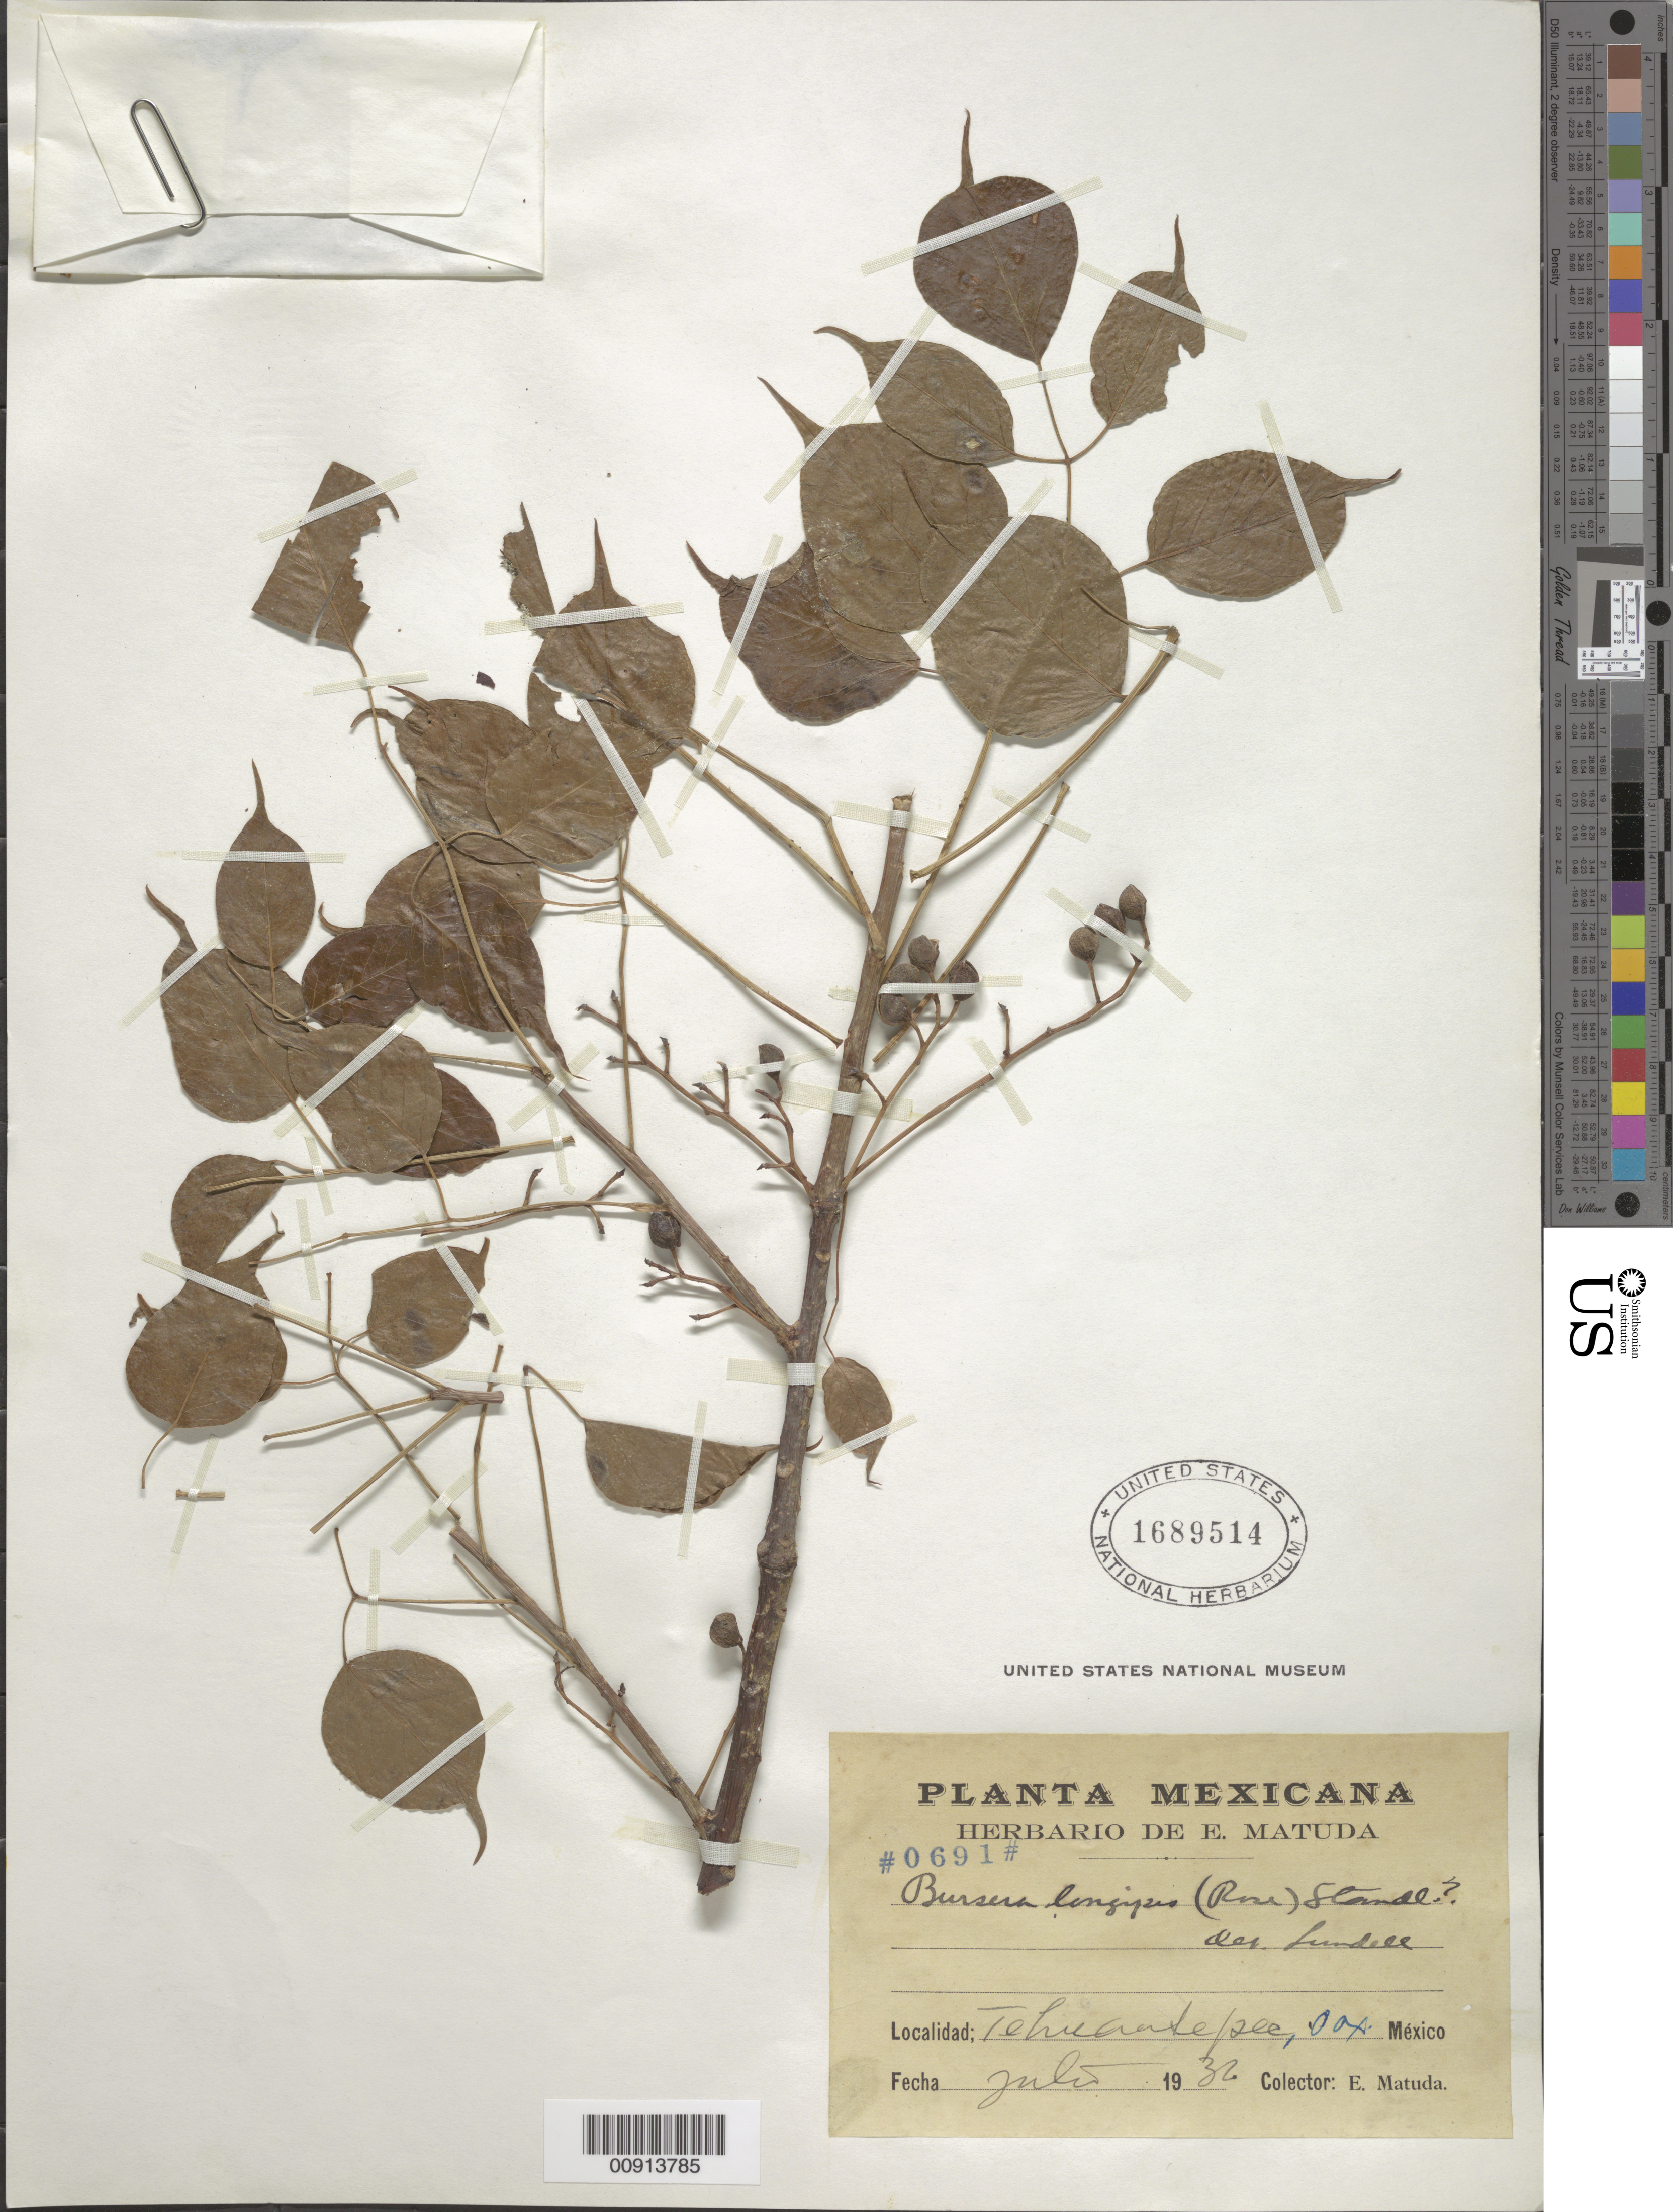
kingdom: Plantae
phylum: Tracheophyta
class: Magnoliopsida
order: Sapindales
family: Burseraceae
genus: Bursera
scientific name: Bursera longipes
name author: (Rose) Standl.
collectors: E. Matuda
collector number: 0691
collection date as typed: Jul 1932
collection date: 1932-07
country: Mexico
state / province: Oaxaca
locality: Tehuantepec, Oaxaca.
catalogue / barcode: US 1689514